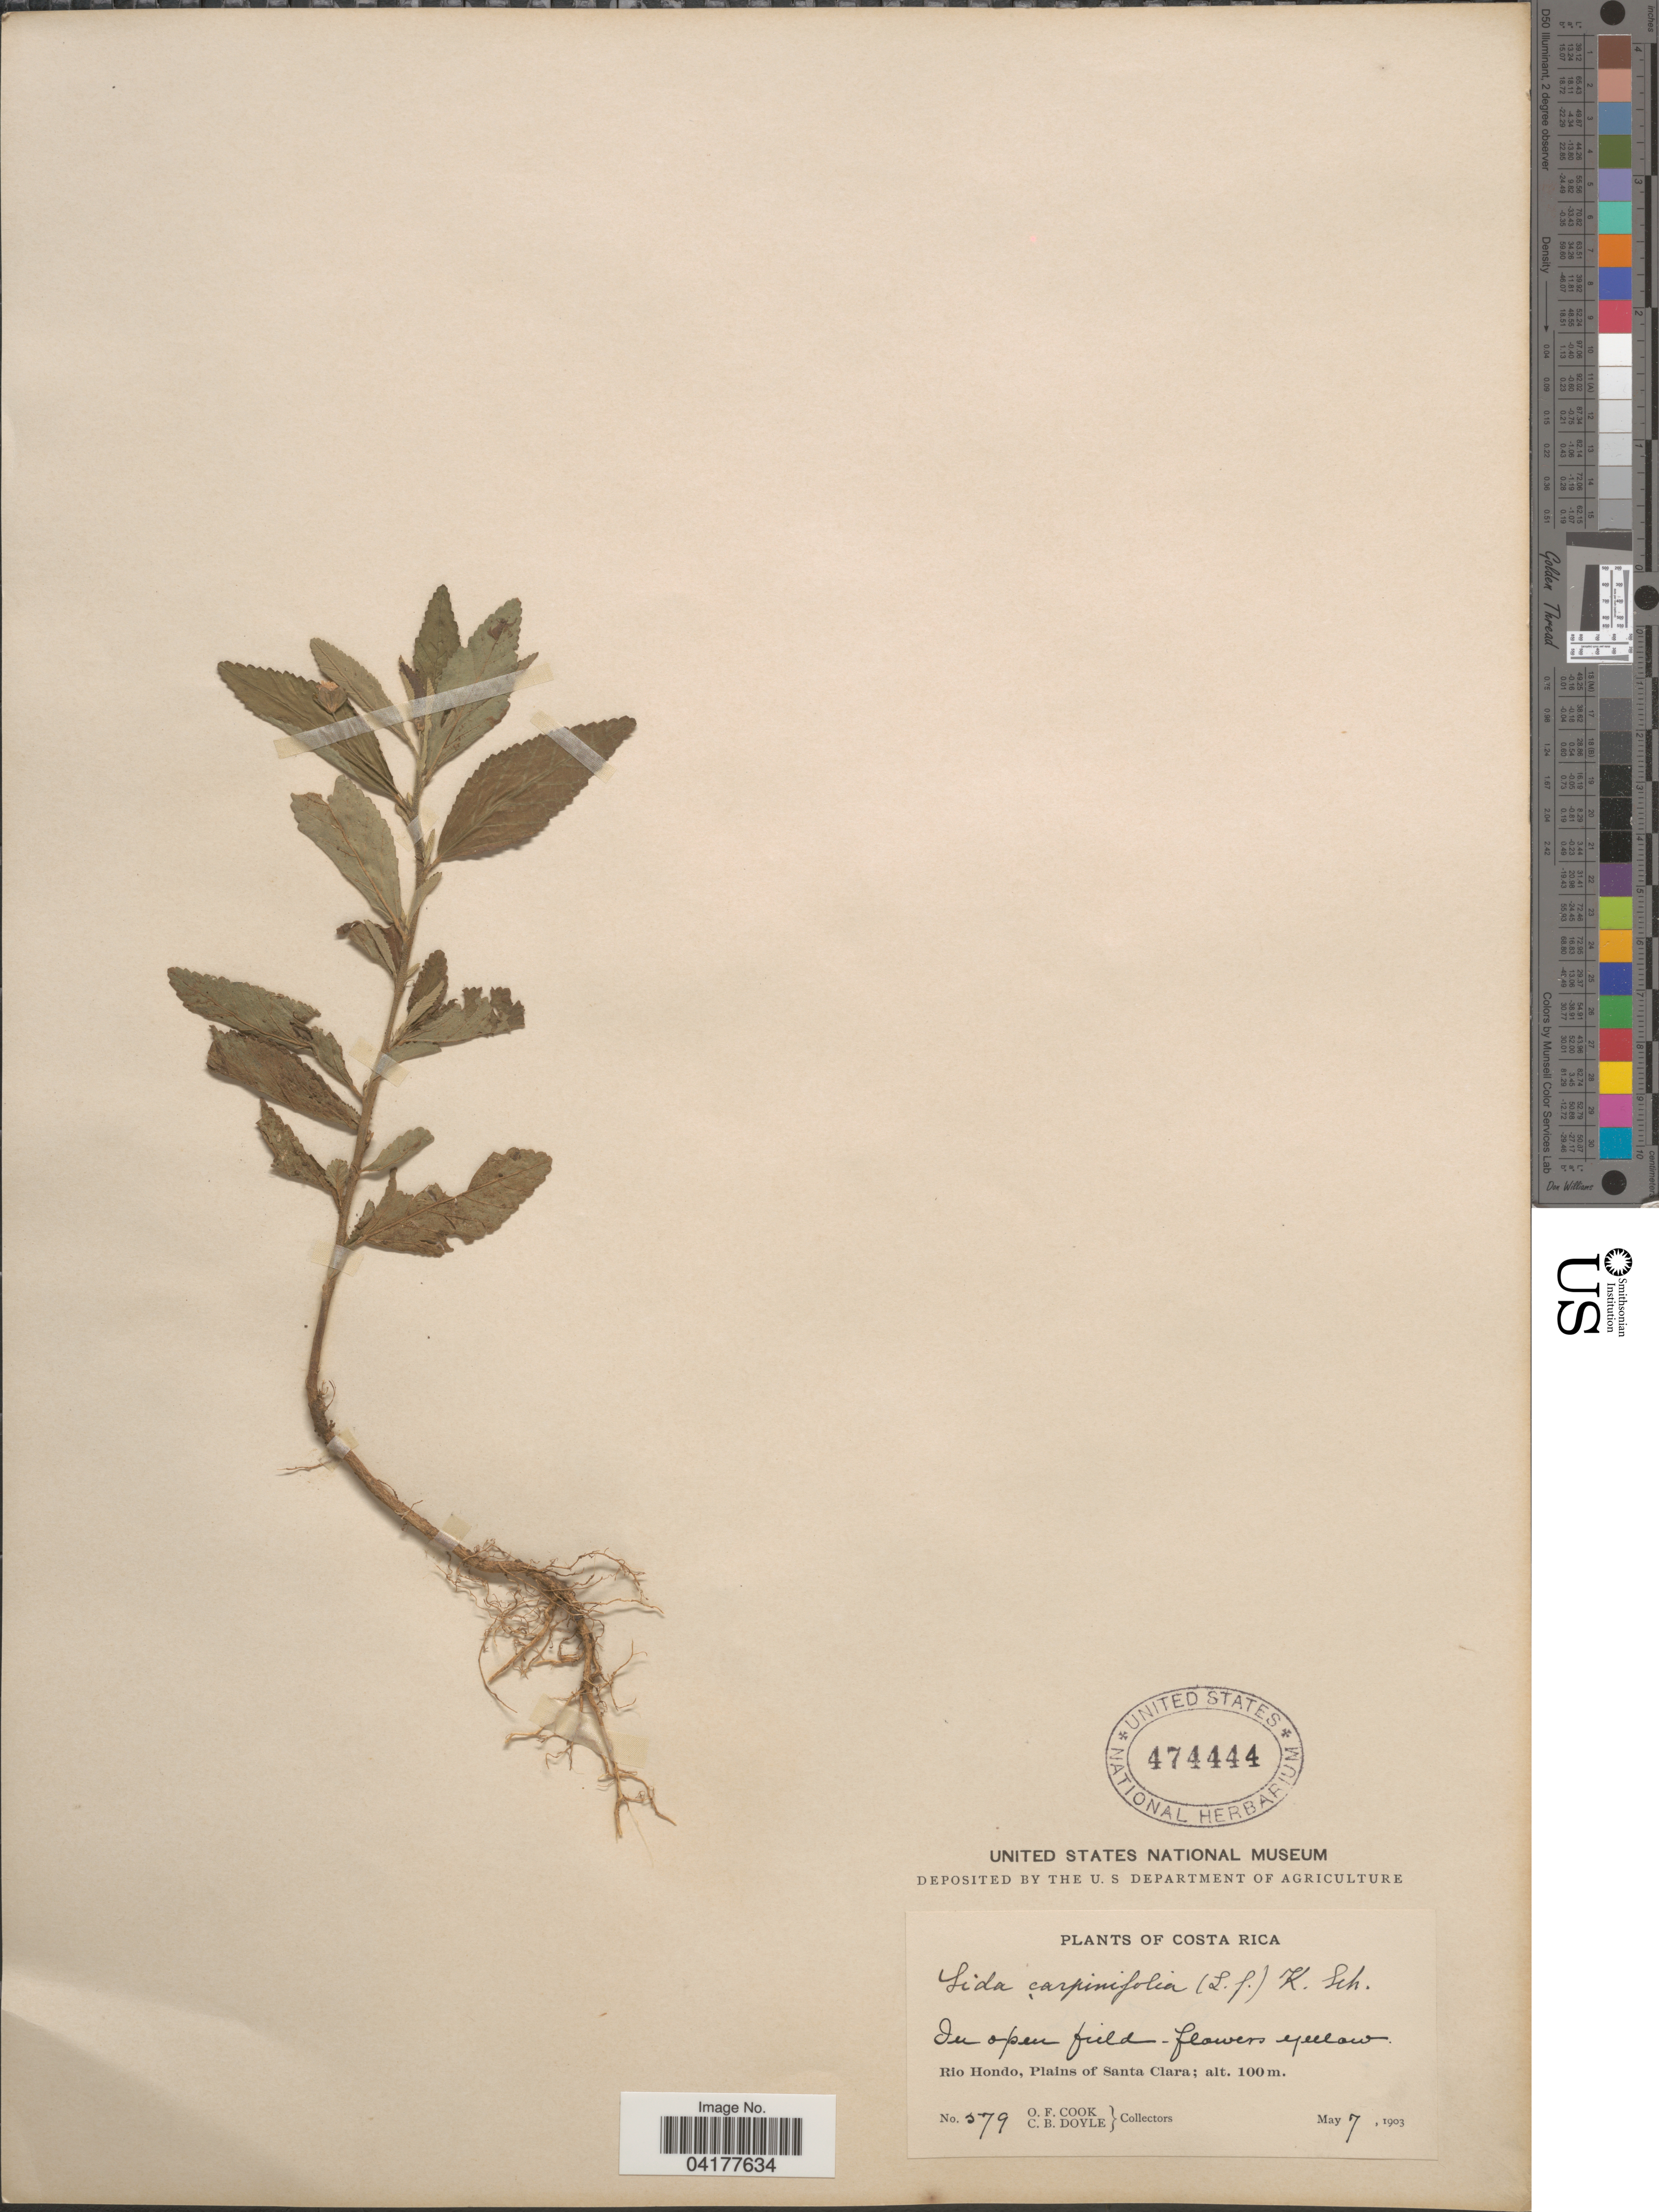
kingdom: Plantae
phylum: Tracheophyta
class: Magnoliopsida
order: Malvales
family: Malvaceae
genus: Sida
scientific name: Sida rhombifolia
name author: L.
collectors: O. F. Cook & C. Doyle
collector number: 579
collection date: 1903-05-07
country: Costa Rica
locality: Rio Hondo, Plains of Santa Clara.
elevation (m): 100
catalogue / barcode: US 474444